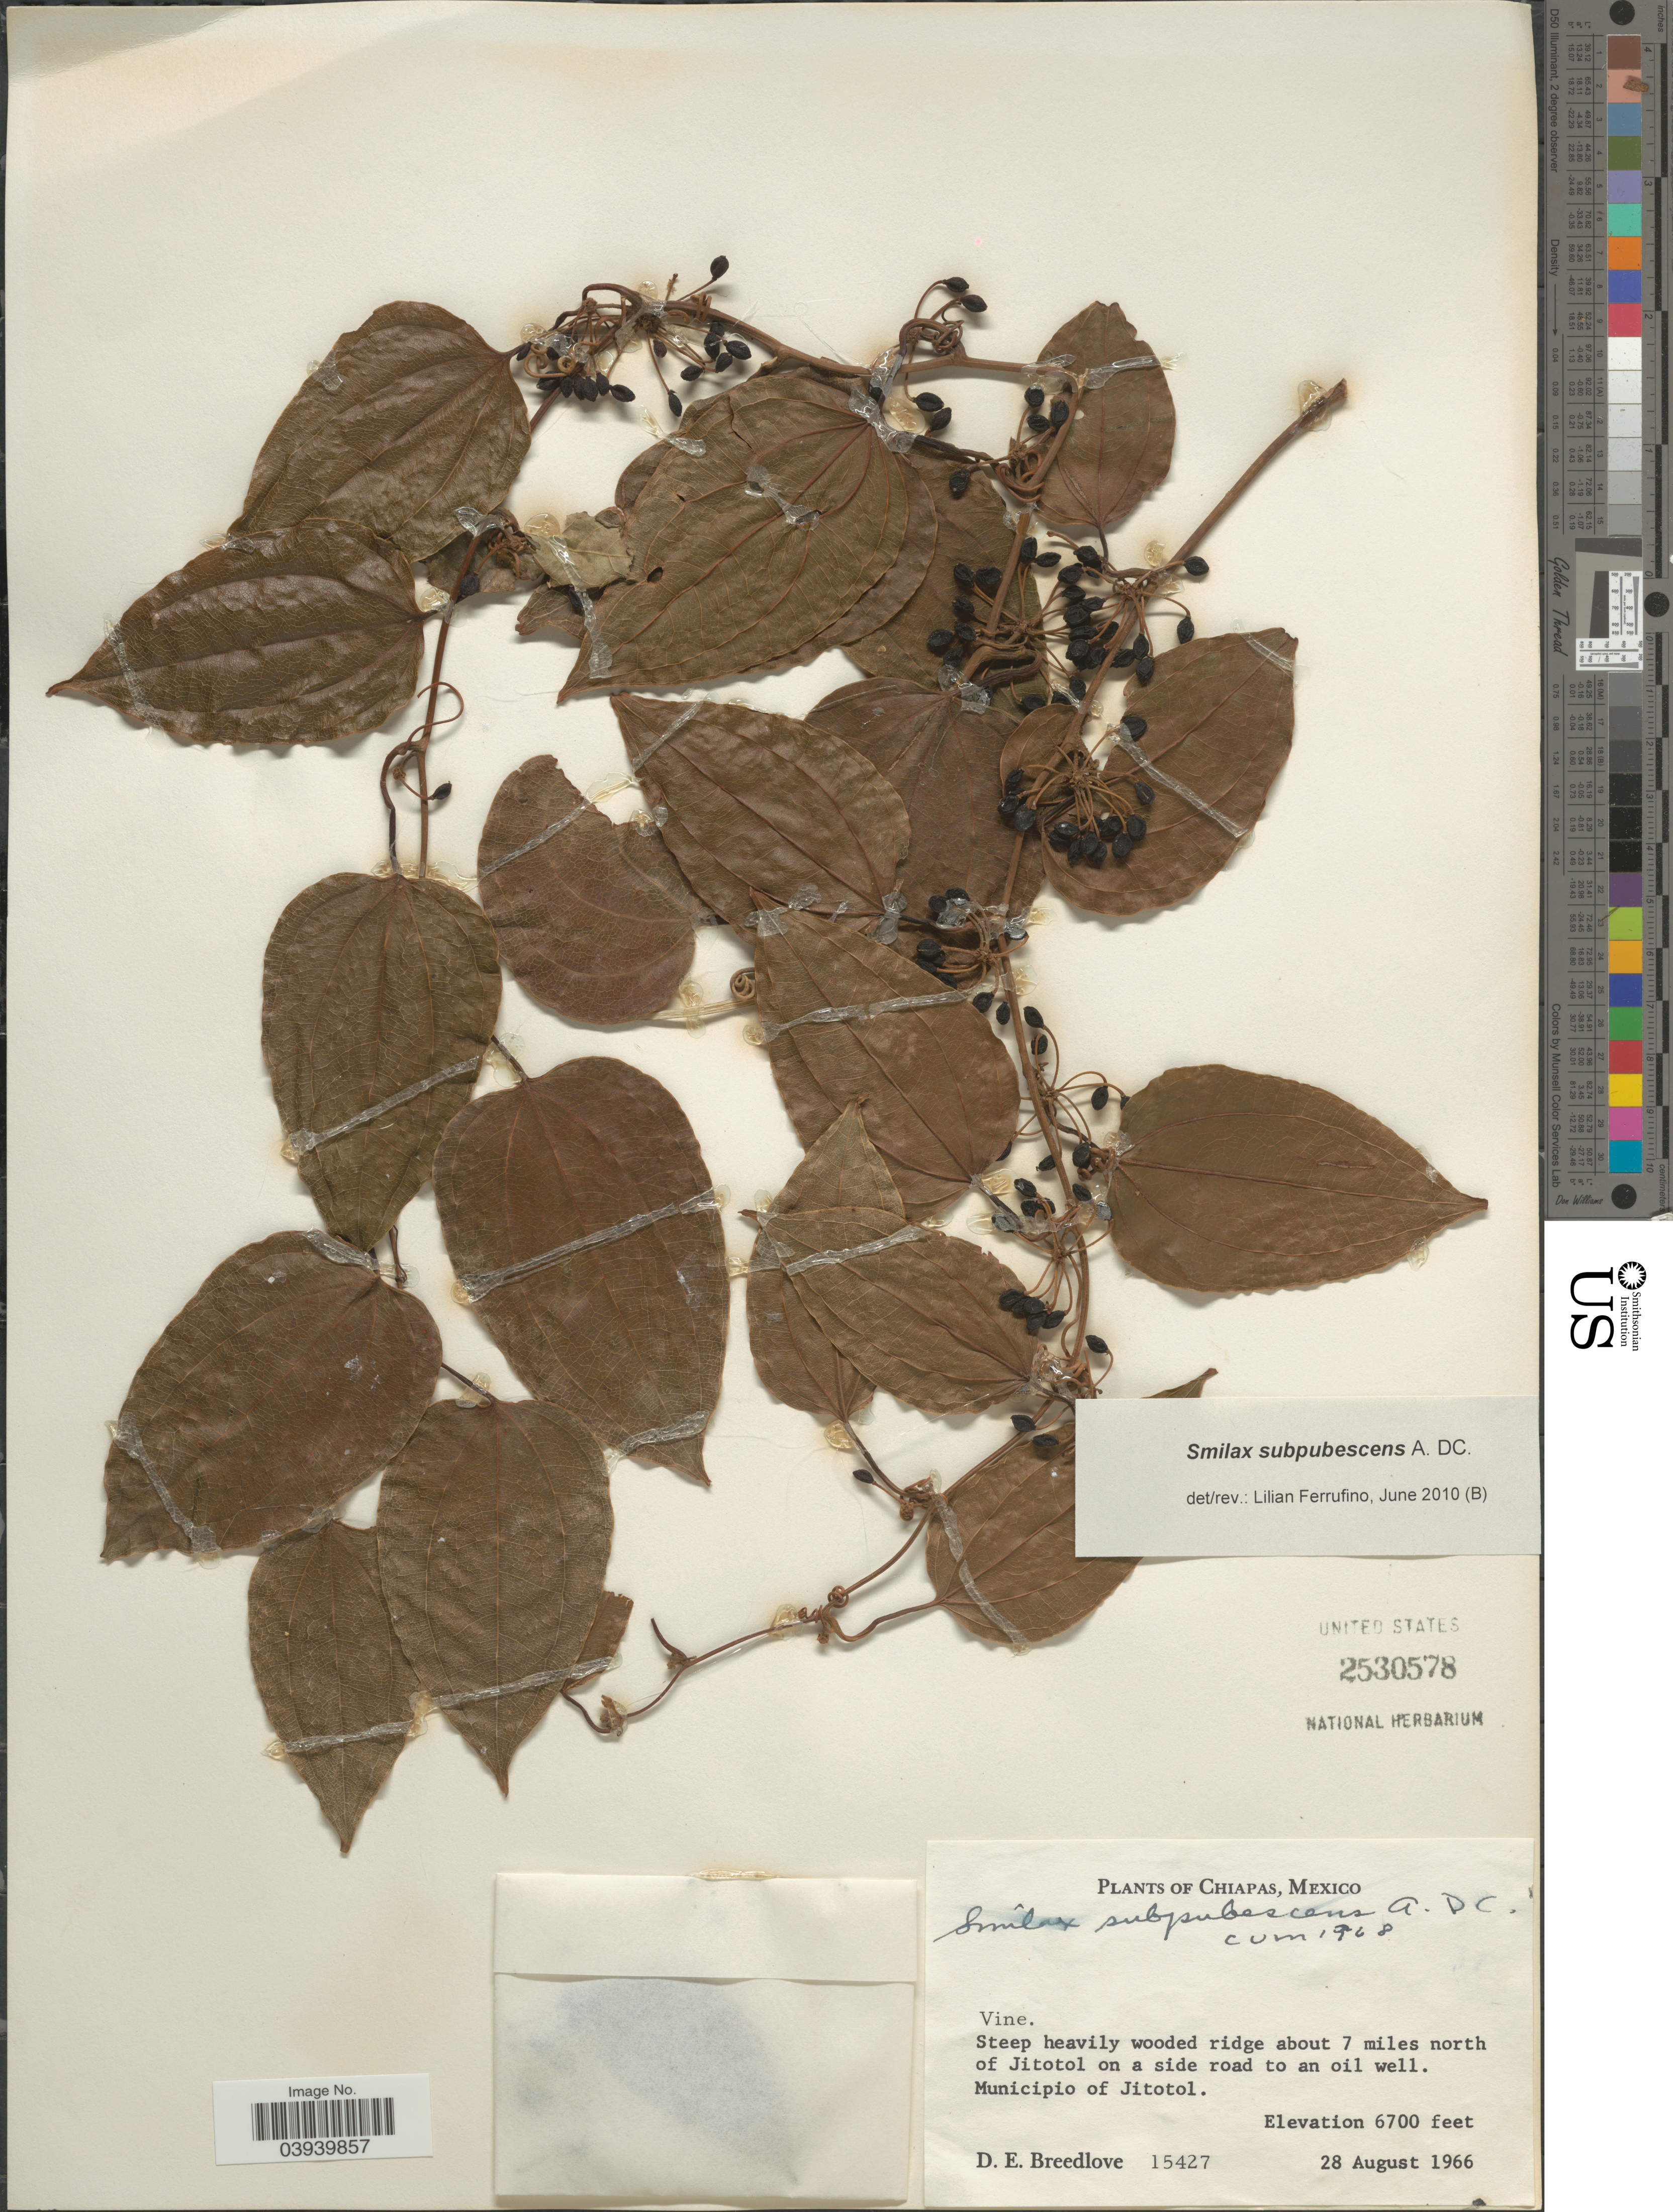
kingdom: Plantae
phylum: Tracheophyta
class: Liliopsida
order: Liliales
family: Smilacaceae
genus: Smilax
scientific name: Smilax subpubescens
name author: A. DC.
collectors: D. E. Breedlove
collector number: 15427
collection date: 1966-08-28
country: Mexico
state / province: Chiapas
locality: Steep heavily wooded ridge about 7 miles north of Jitotol on a side road to an oil well. Municipio of Jitotol.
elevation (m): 2042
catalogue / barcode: US 2530587